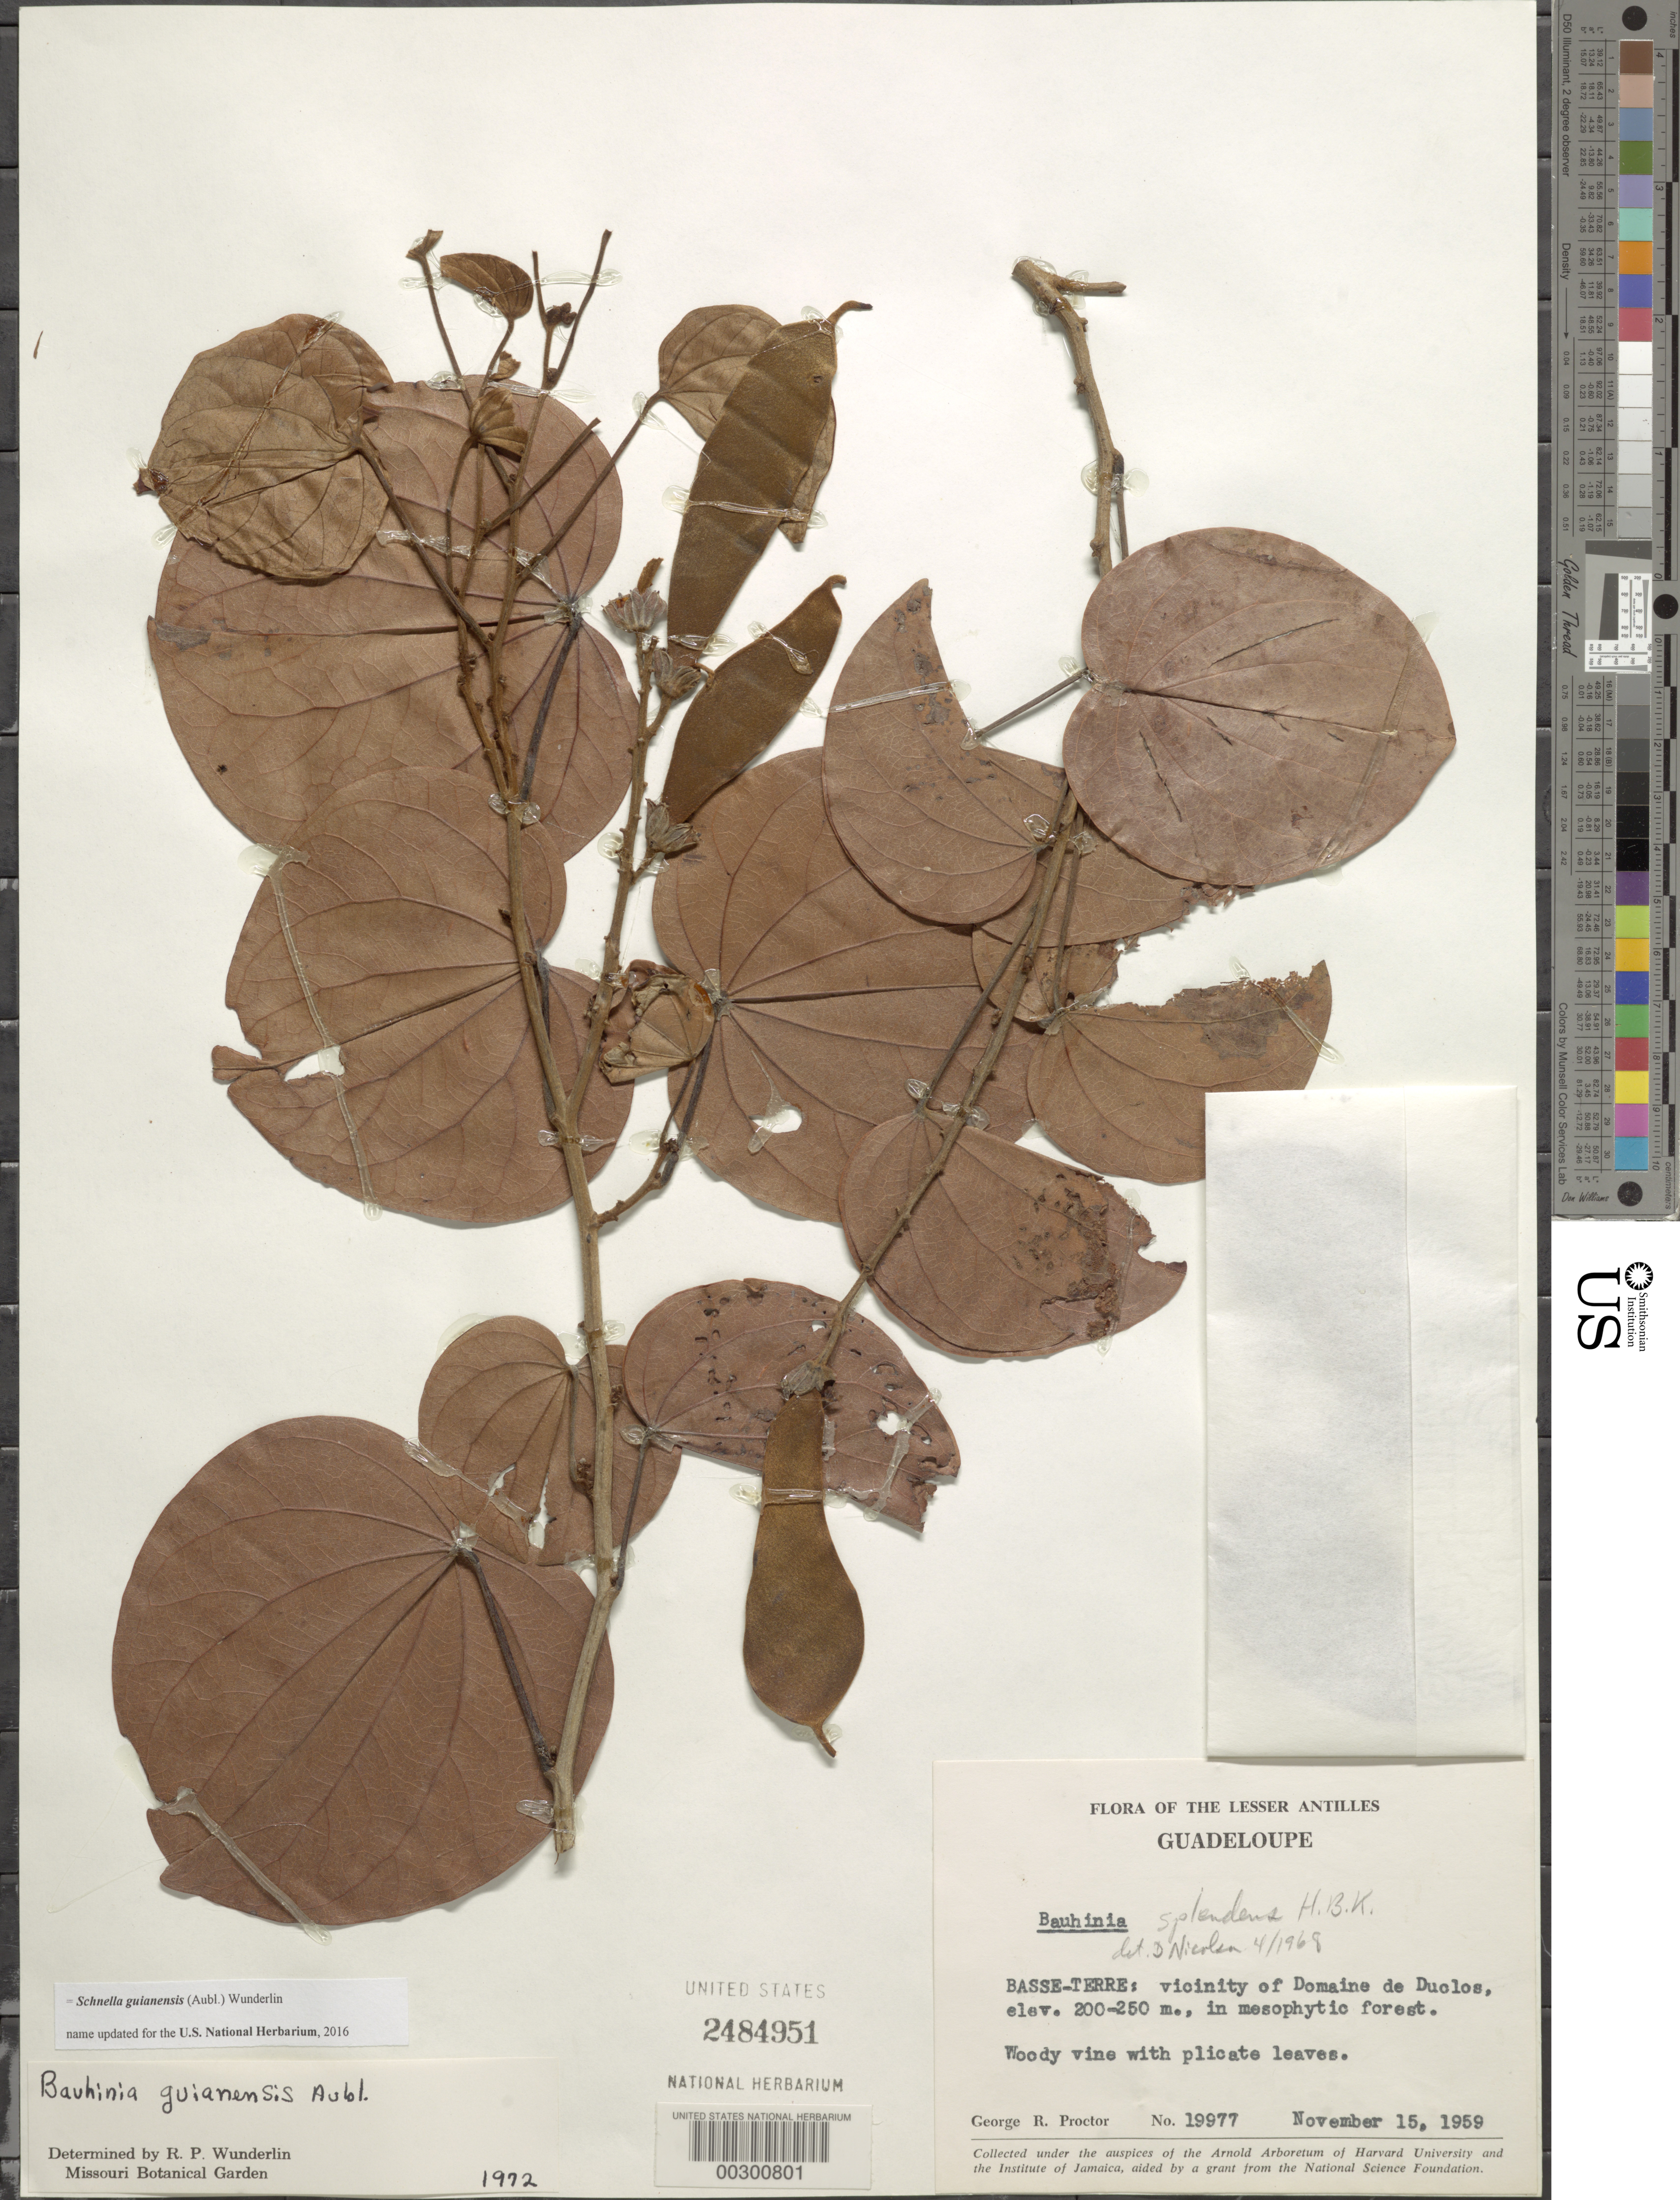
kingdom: Plantae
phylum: Tracheophyta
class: Magnoliopsida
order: Fabales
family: Fabaceae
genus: Schnella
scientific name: Schnella guianensis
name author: (Aubl.) Wunderlin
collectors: G. R. Proctor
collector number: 19977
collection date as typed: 15 Nov 1959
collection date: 1959-11-15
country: Guadeloupe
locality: Basse-terre; vicinity of domaine de duclos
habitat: Mesophytic forest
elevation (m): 200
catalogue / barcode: US 2484951